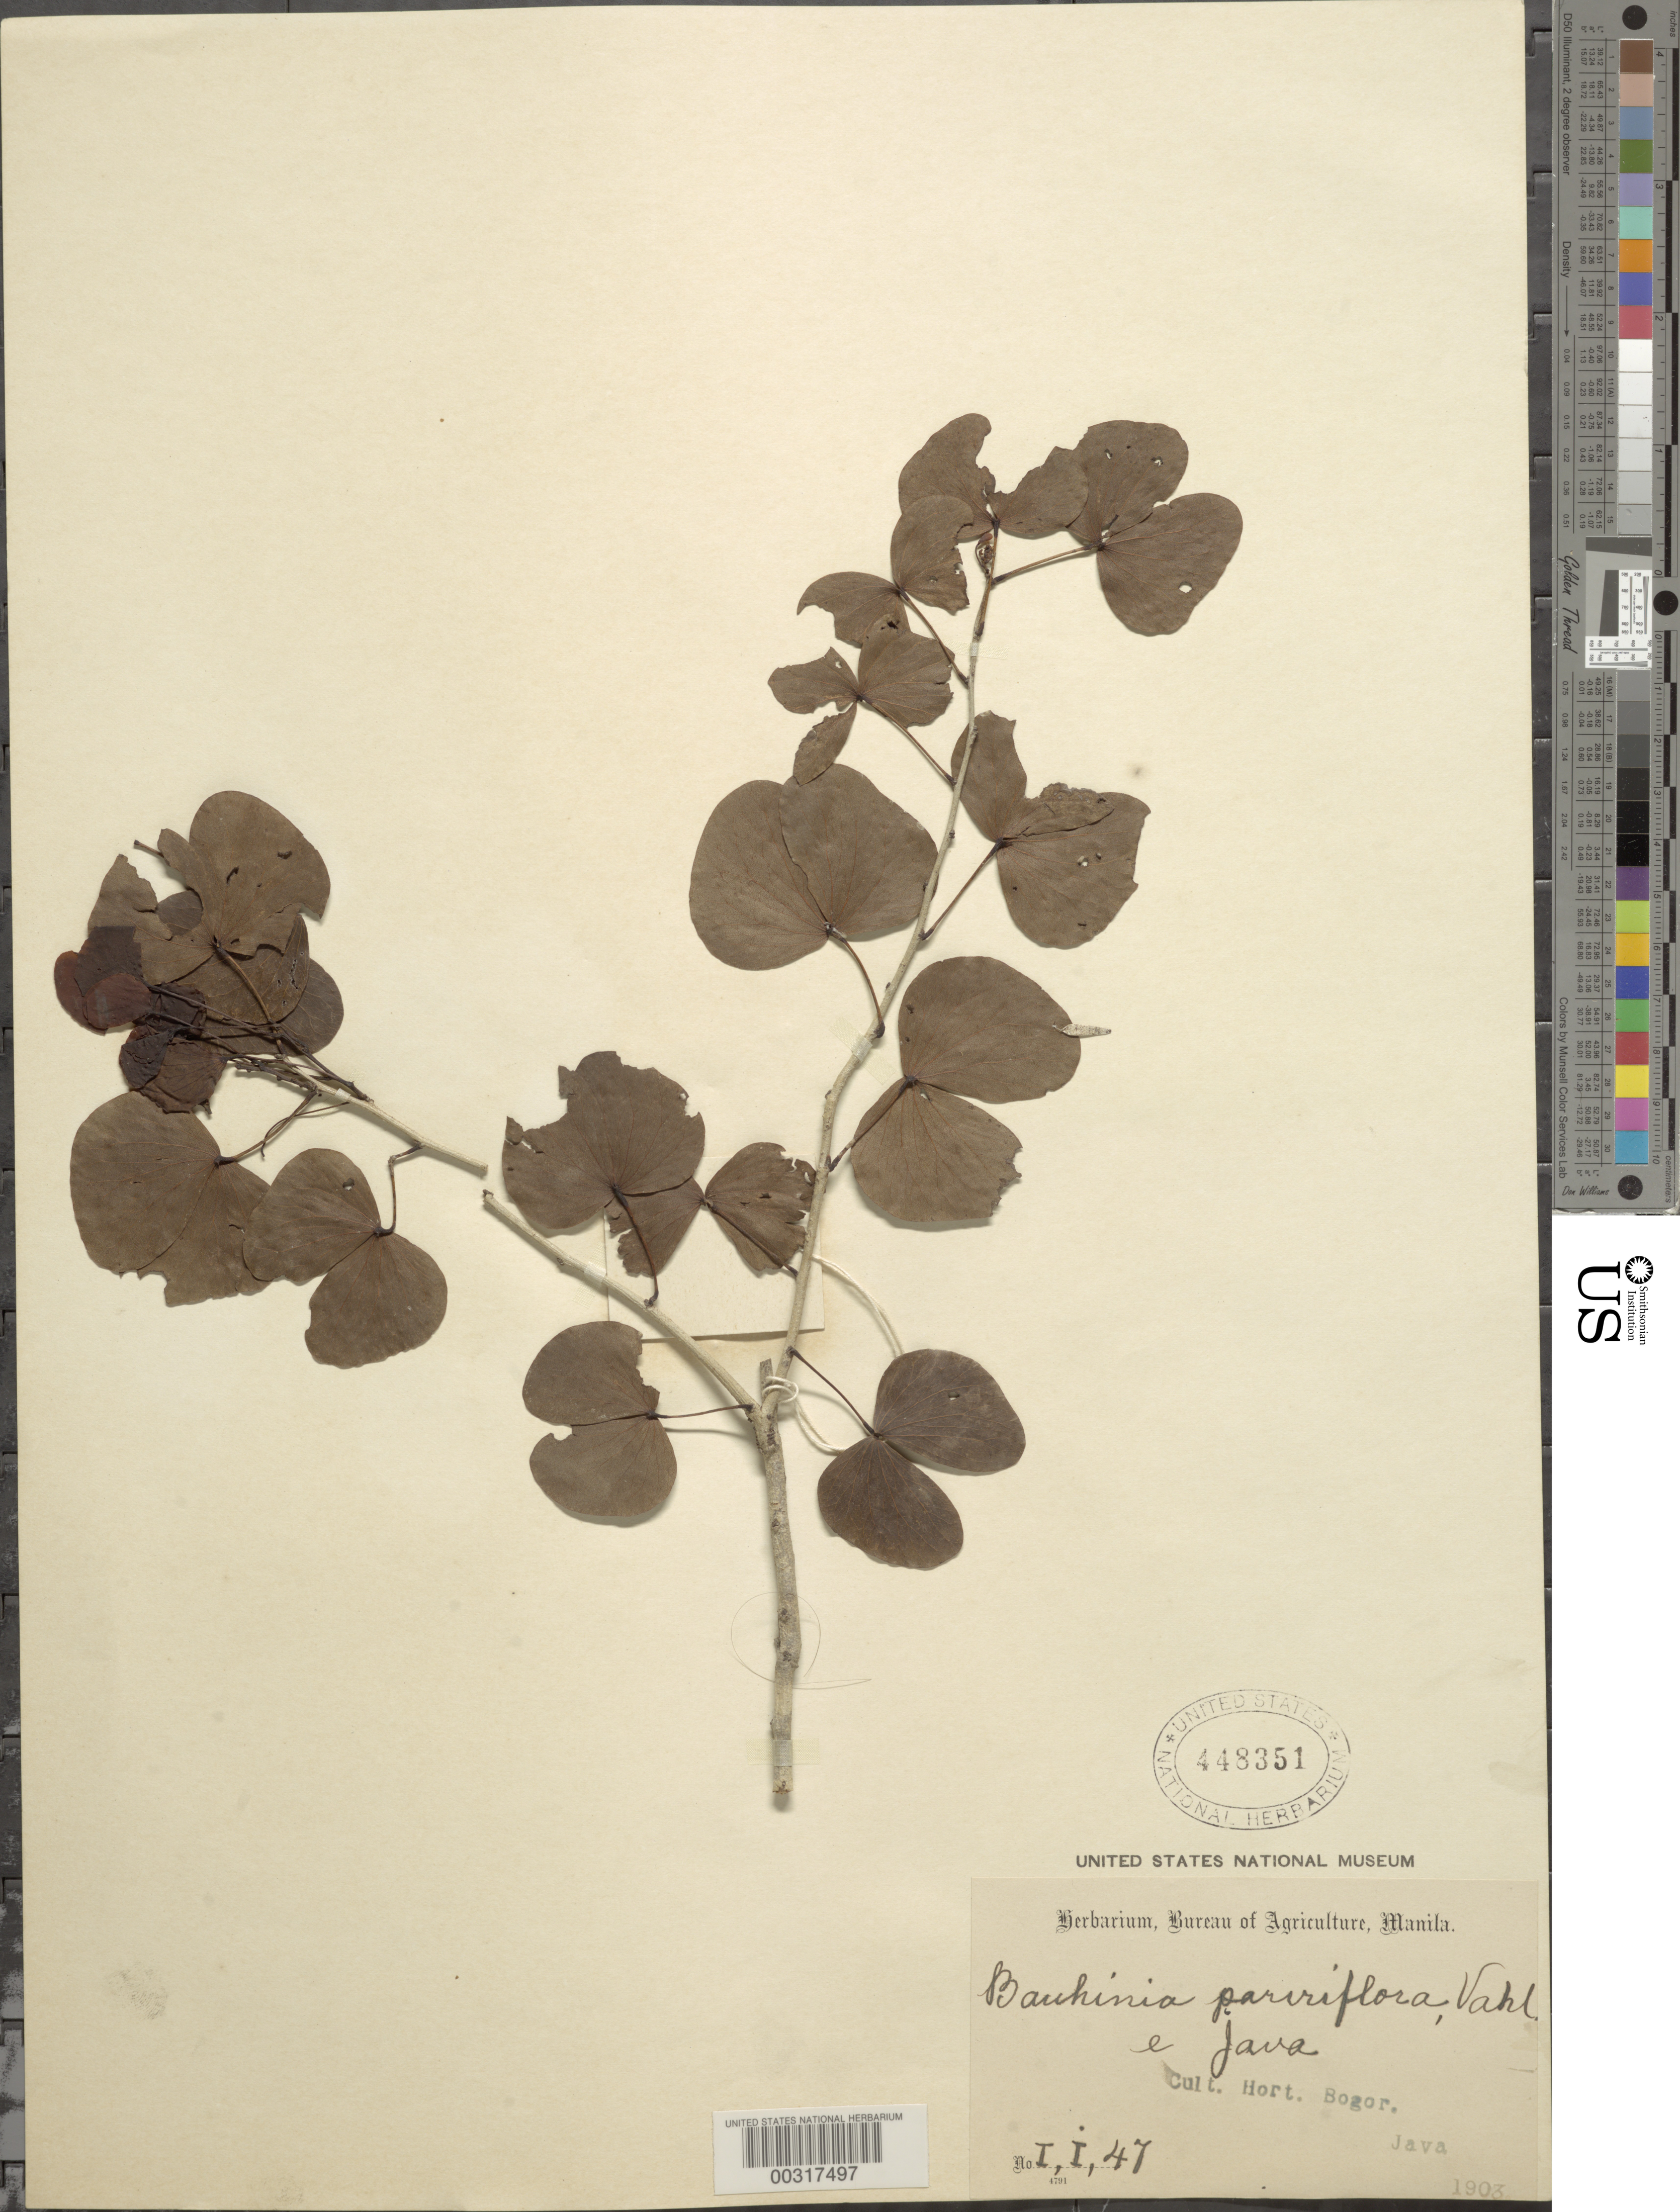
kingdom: Plantae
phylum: Tracheophyta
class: Magnoliopsida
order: Fabales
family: Fabaceae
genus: Bauhinia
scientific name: Bauhinia sp.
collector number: I,i,47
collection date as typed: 1903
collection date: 1903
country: Indonesia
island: Java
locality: Hort. bogor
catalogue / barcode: US 448351